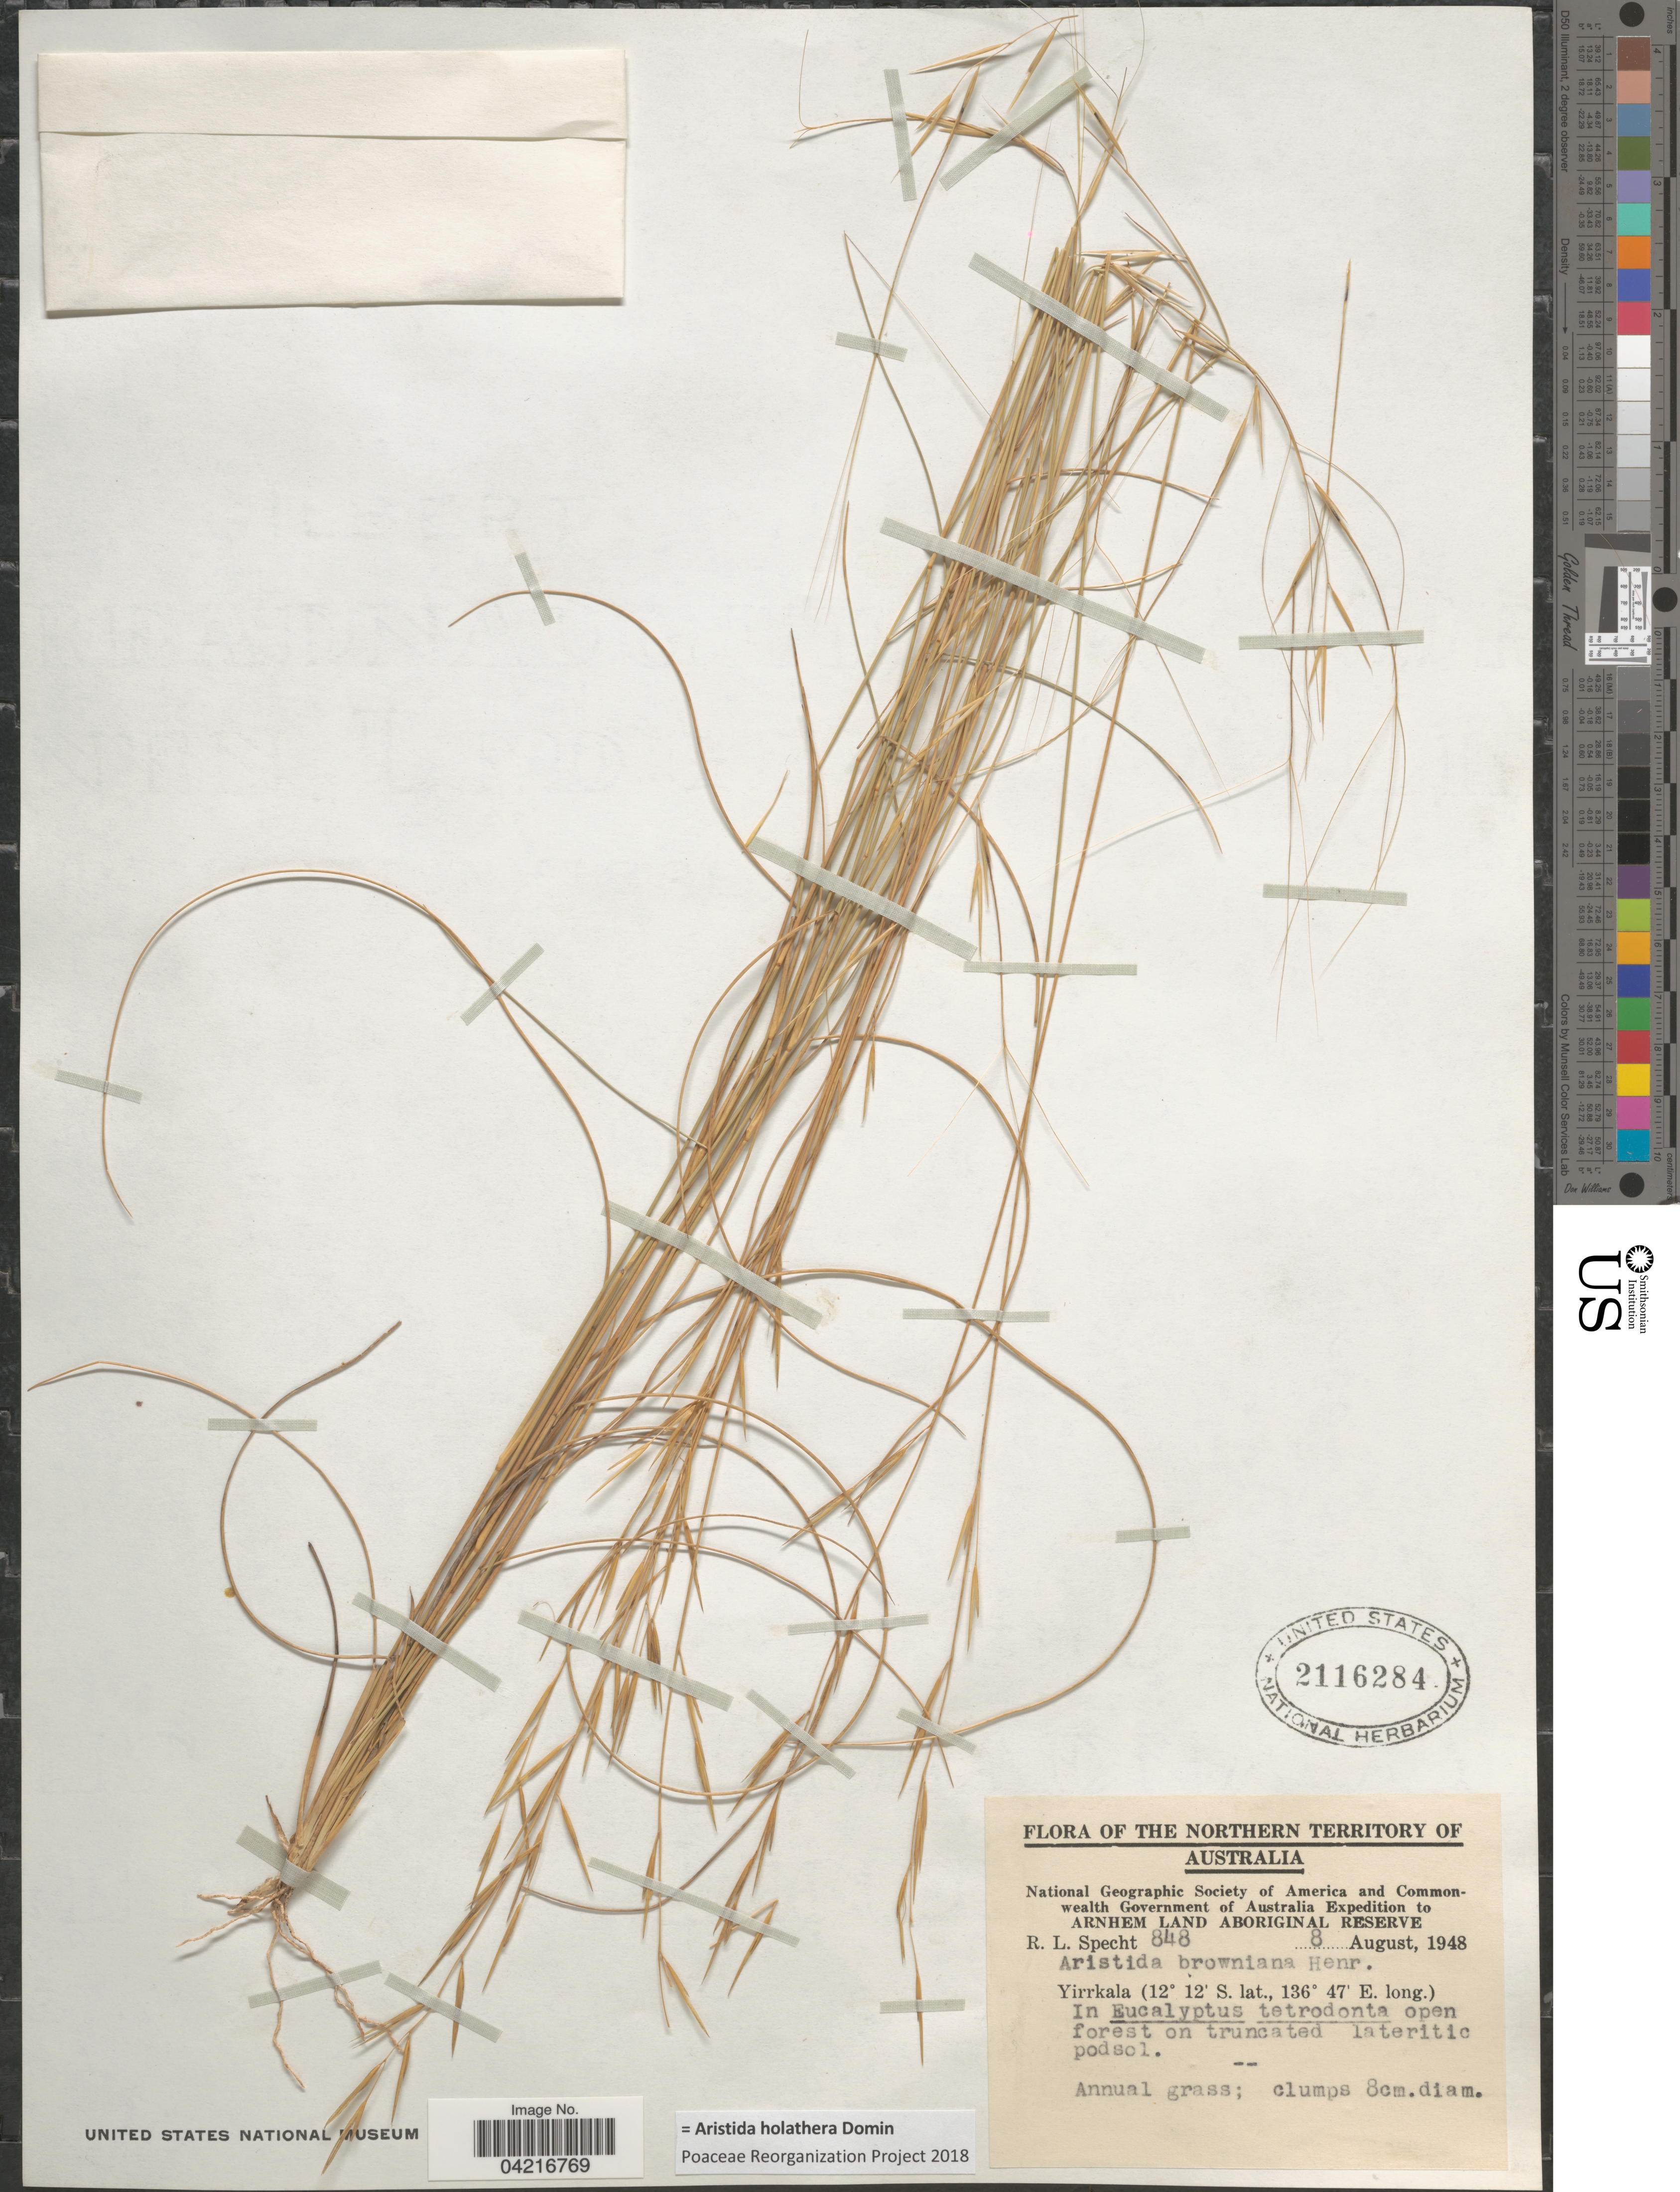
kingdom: Plantae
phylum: Tracheophyta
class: Liliopsida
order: Poales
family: Poaceae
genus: Aristida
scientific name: Aristida holathera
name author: Domin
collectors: R. L. Specht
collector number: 848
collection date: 1948-08-08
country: Australia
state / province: Northern Territory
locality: The Northern Territory of Australia. Australia Expedition to Arnhem Land Aboriginal Reserve. Yirrkala.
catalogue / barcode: US 2116284